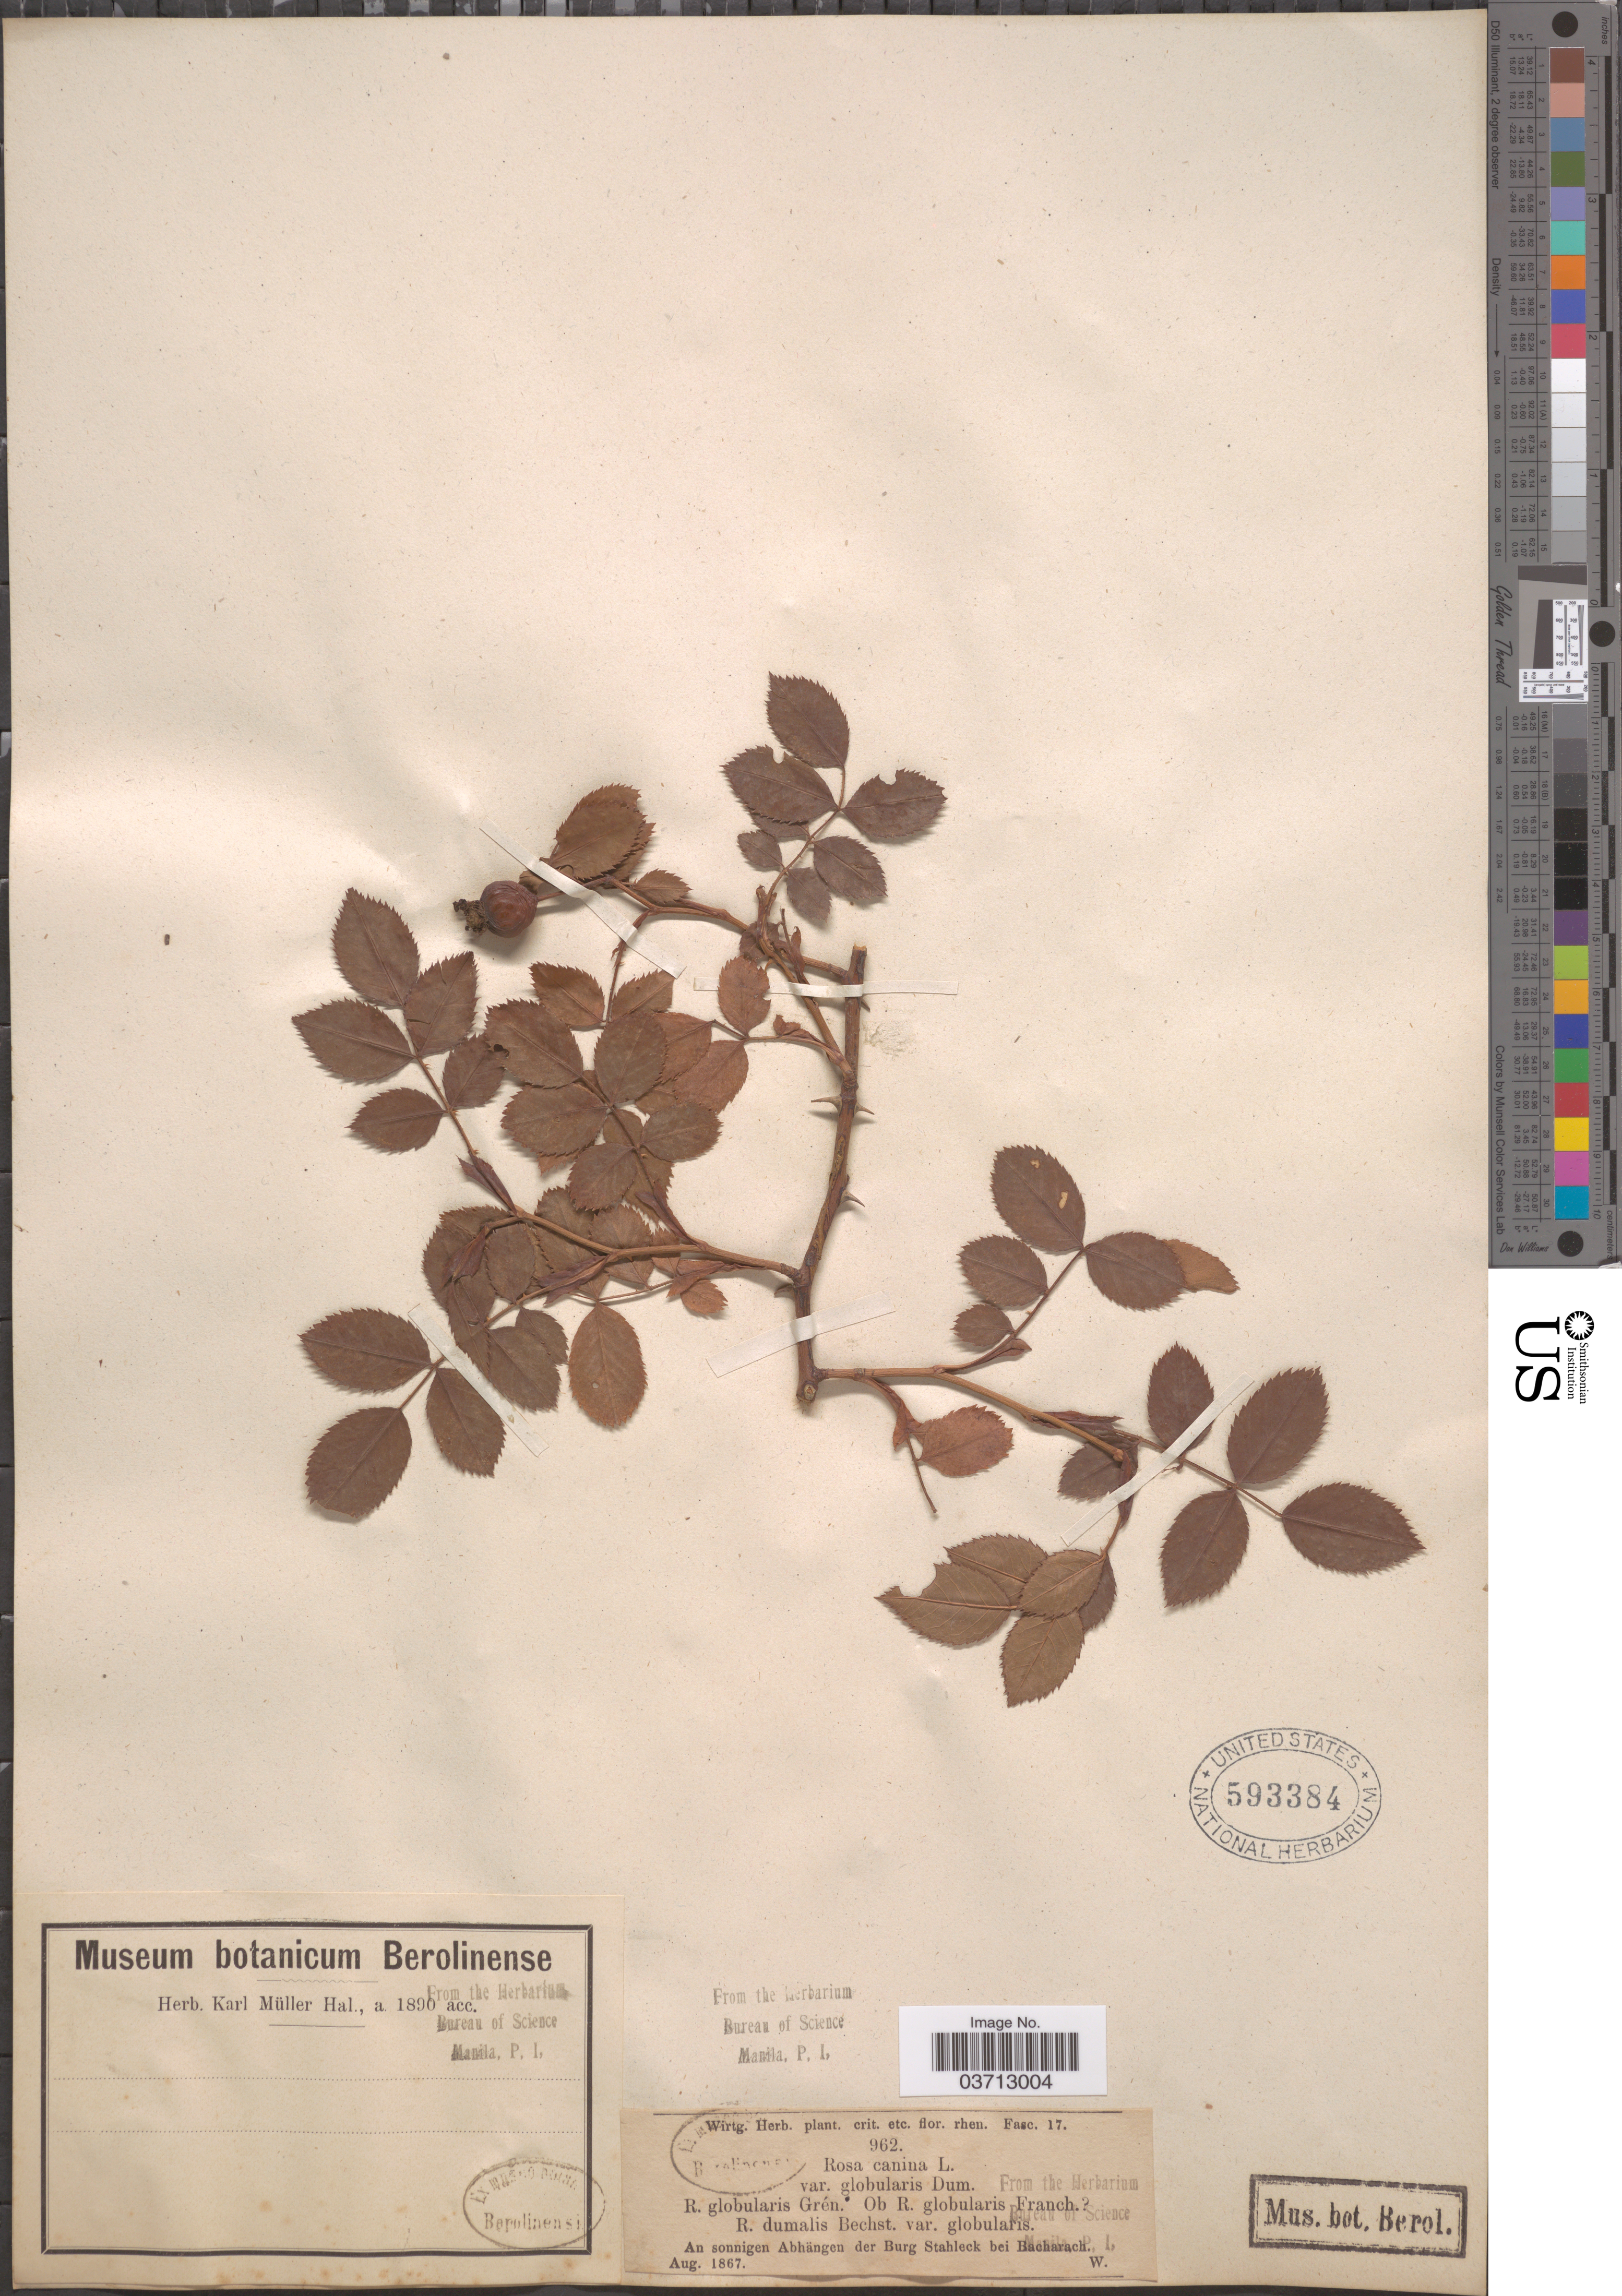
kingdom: Plantae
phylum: Tracheophyta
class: Magnoliopsida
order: Rosales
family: Rosaceae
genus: Rosa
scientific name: Rosa canina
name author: L.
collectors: Wirtg.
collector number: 962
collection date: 1867-08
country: Germany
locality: An sonnigen Abhängen der Burg Stahleck bei Bacharach.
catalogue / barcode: US 593384